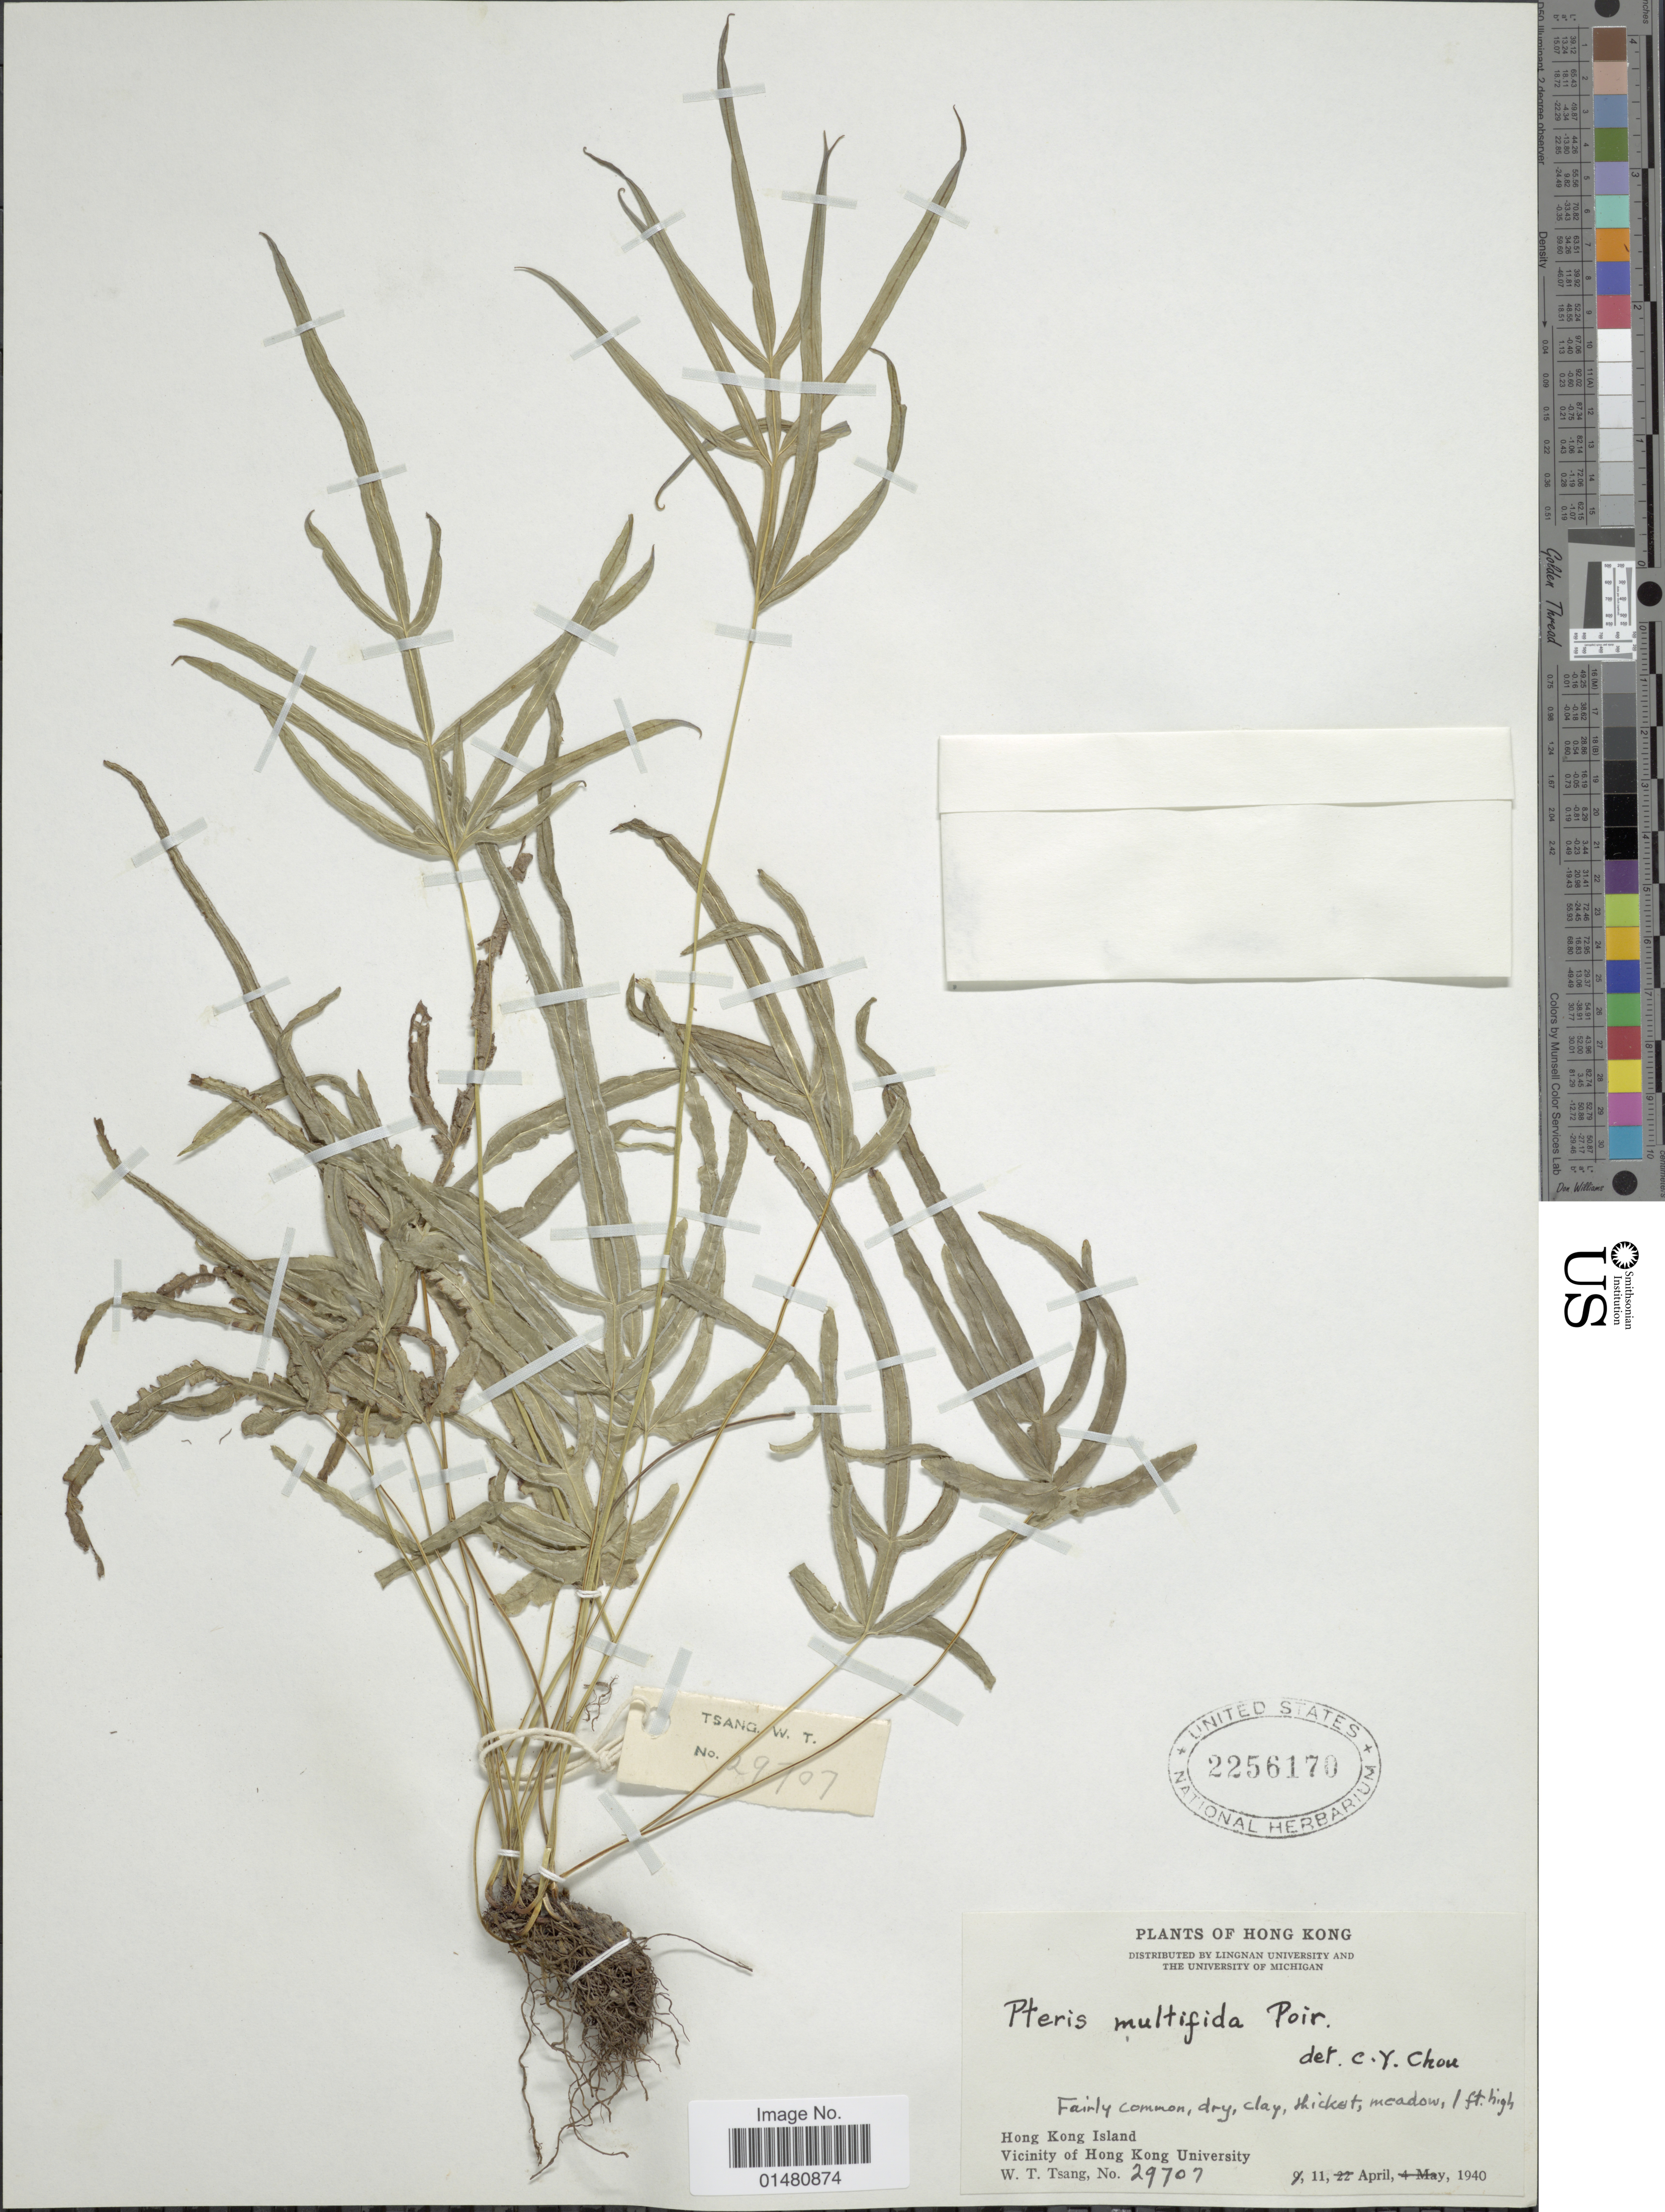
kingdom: Plantae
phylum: Tracheophyta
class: Polypodiopsida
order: Polypodiales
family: Pteridaceae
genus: Pteris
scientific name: Pteris multifida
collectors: W. T. Tsang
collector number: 29707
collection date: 1940-04-11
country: China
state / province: Hong Kong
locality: Hong Kong Island, Vicinity of Hong Kong University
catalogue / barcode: US 2256170